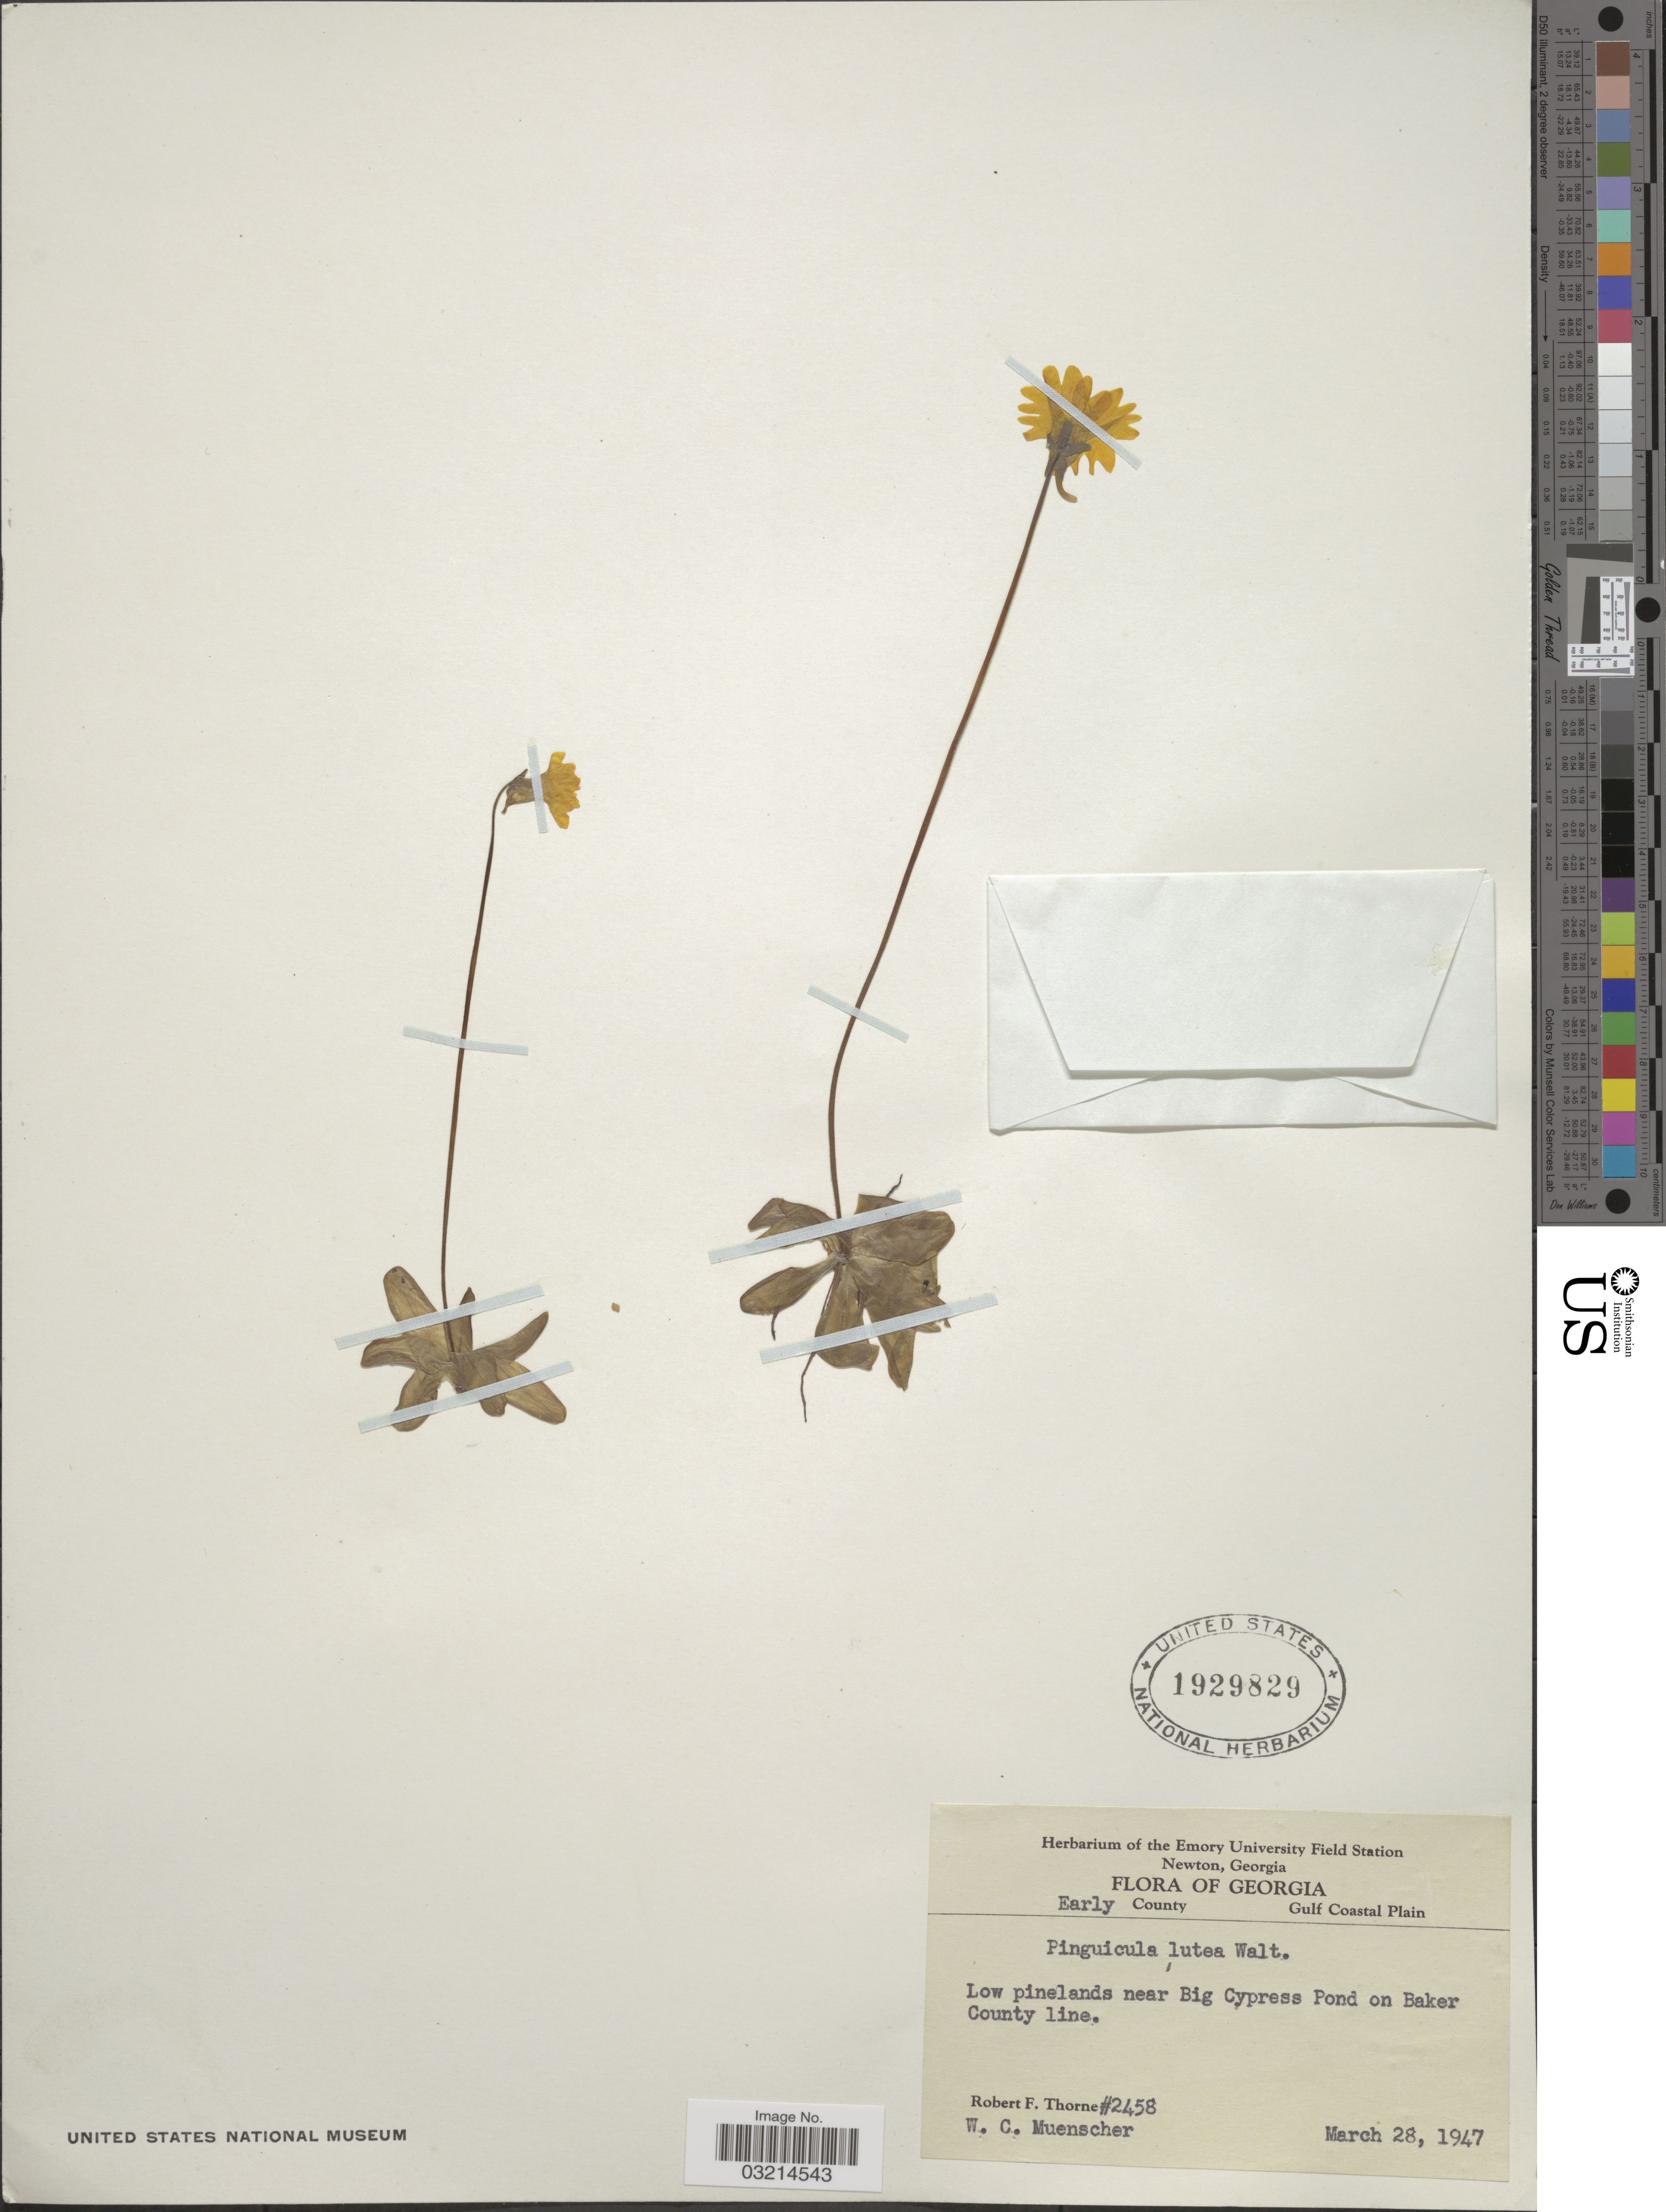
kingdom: Plantae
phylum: Tracheophyta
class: Magnoliopsida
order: Lamiales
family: Lentibulariaceae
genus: Pinguicula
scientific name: Pinguicula lutea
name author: Walter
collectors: R. F. Thorne & W. Muenscher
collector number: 2458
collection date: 1947-03-28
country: United States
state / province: Georgia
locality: Early County, Gulf Coastal Plain, Low pinelands near Big Cypress Pond on Baker County line.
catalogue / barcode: US 1929829